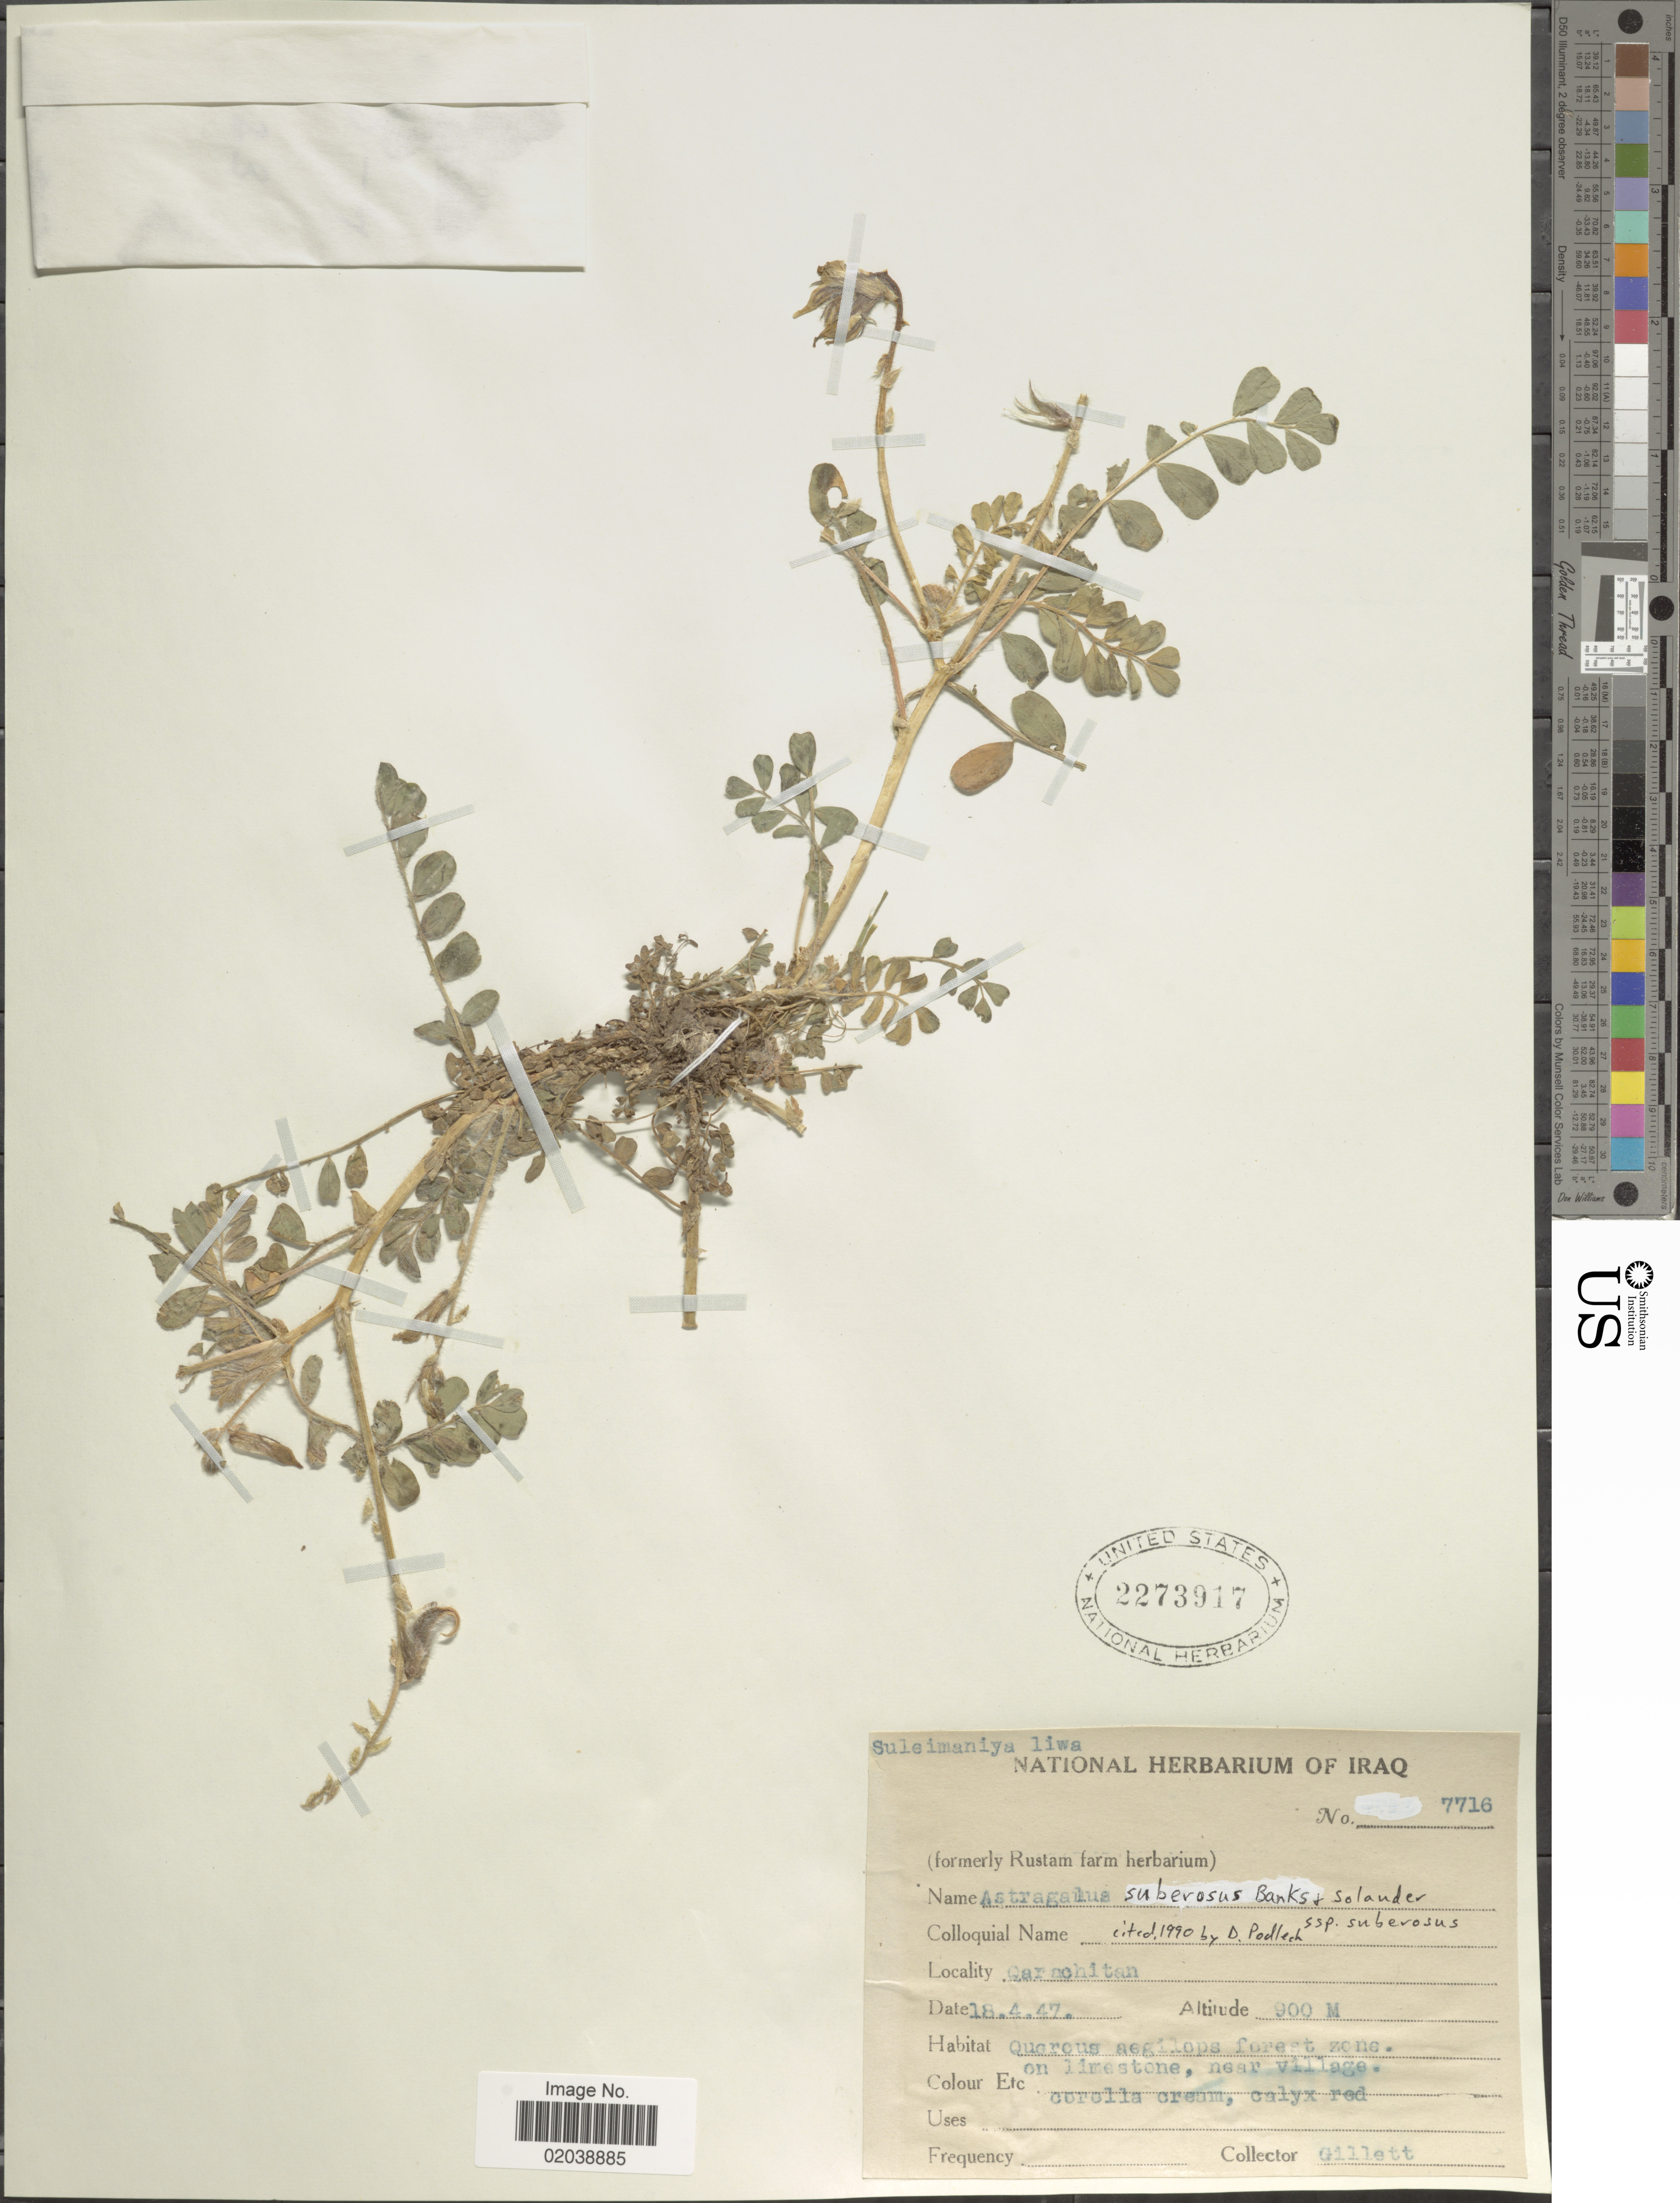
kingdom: Plantae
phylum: Tracheophyta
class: Magnoliopsida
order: Fabales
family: Fabaceae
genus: Astragalus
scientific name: Astragalus suberosus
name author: Banks & Sol.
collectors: Gillett, --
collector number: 7716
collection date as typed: Transcribed d/m/y: 18/4/47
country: Iraq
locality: Qarachitan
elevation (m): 900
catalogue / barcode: US 2273917